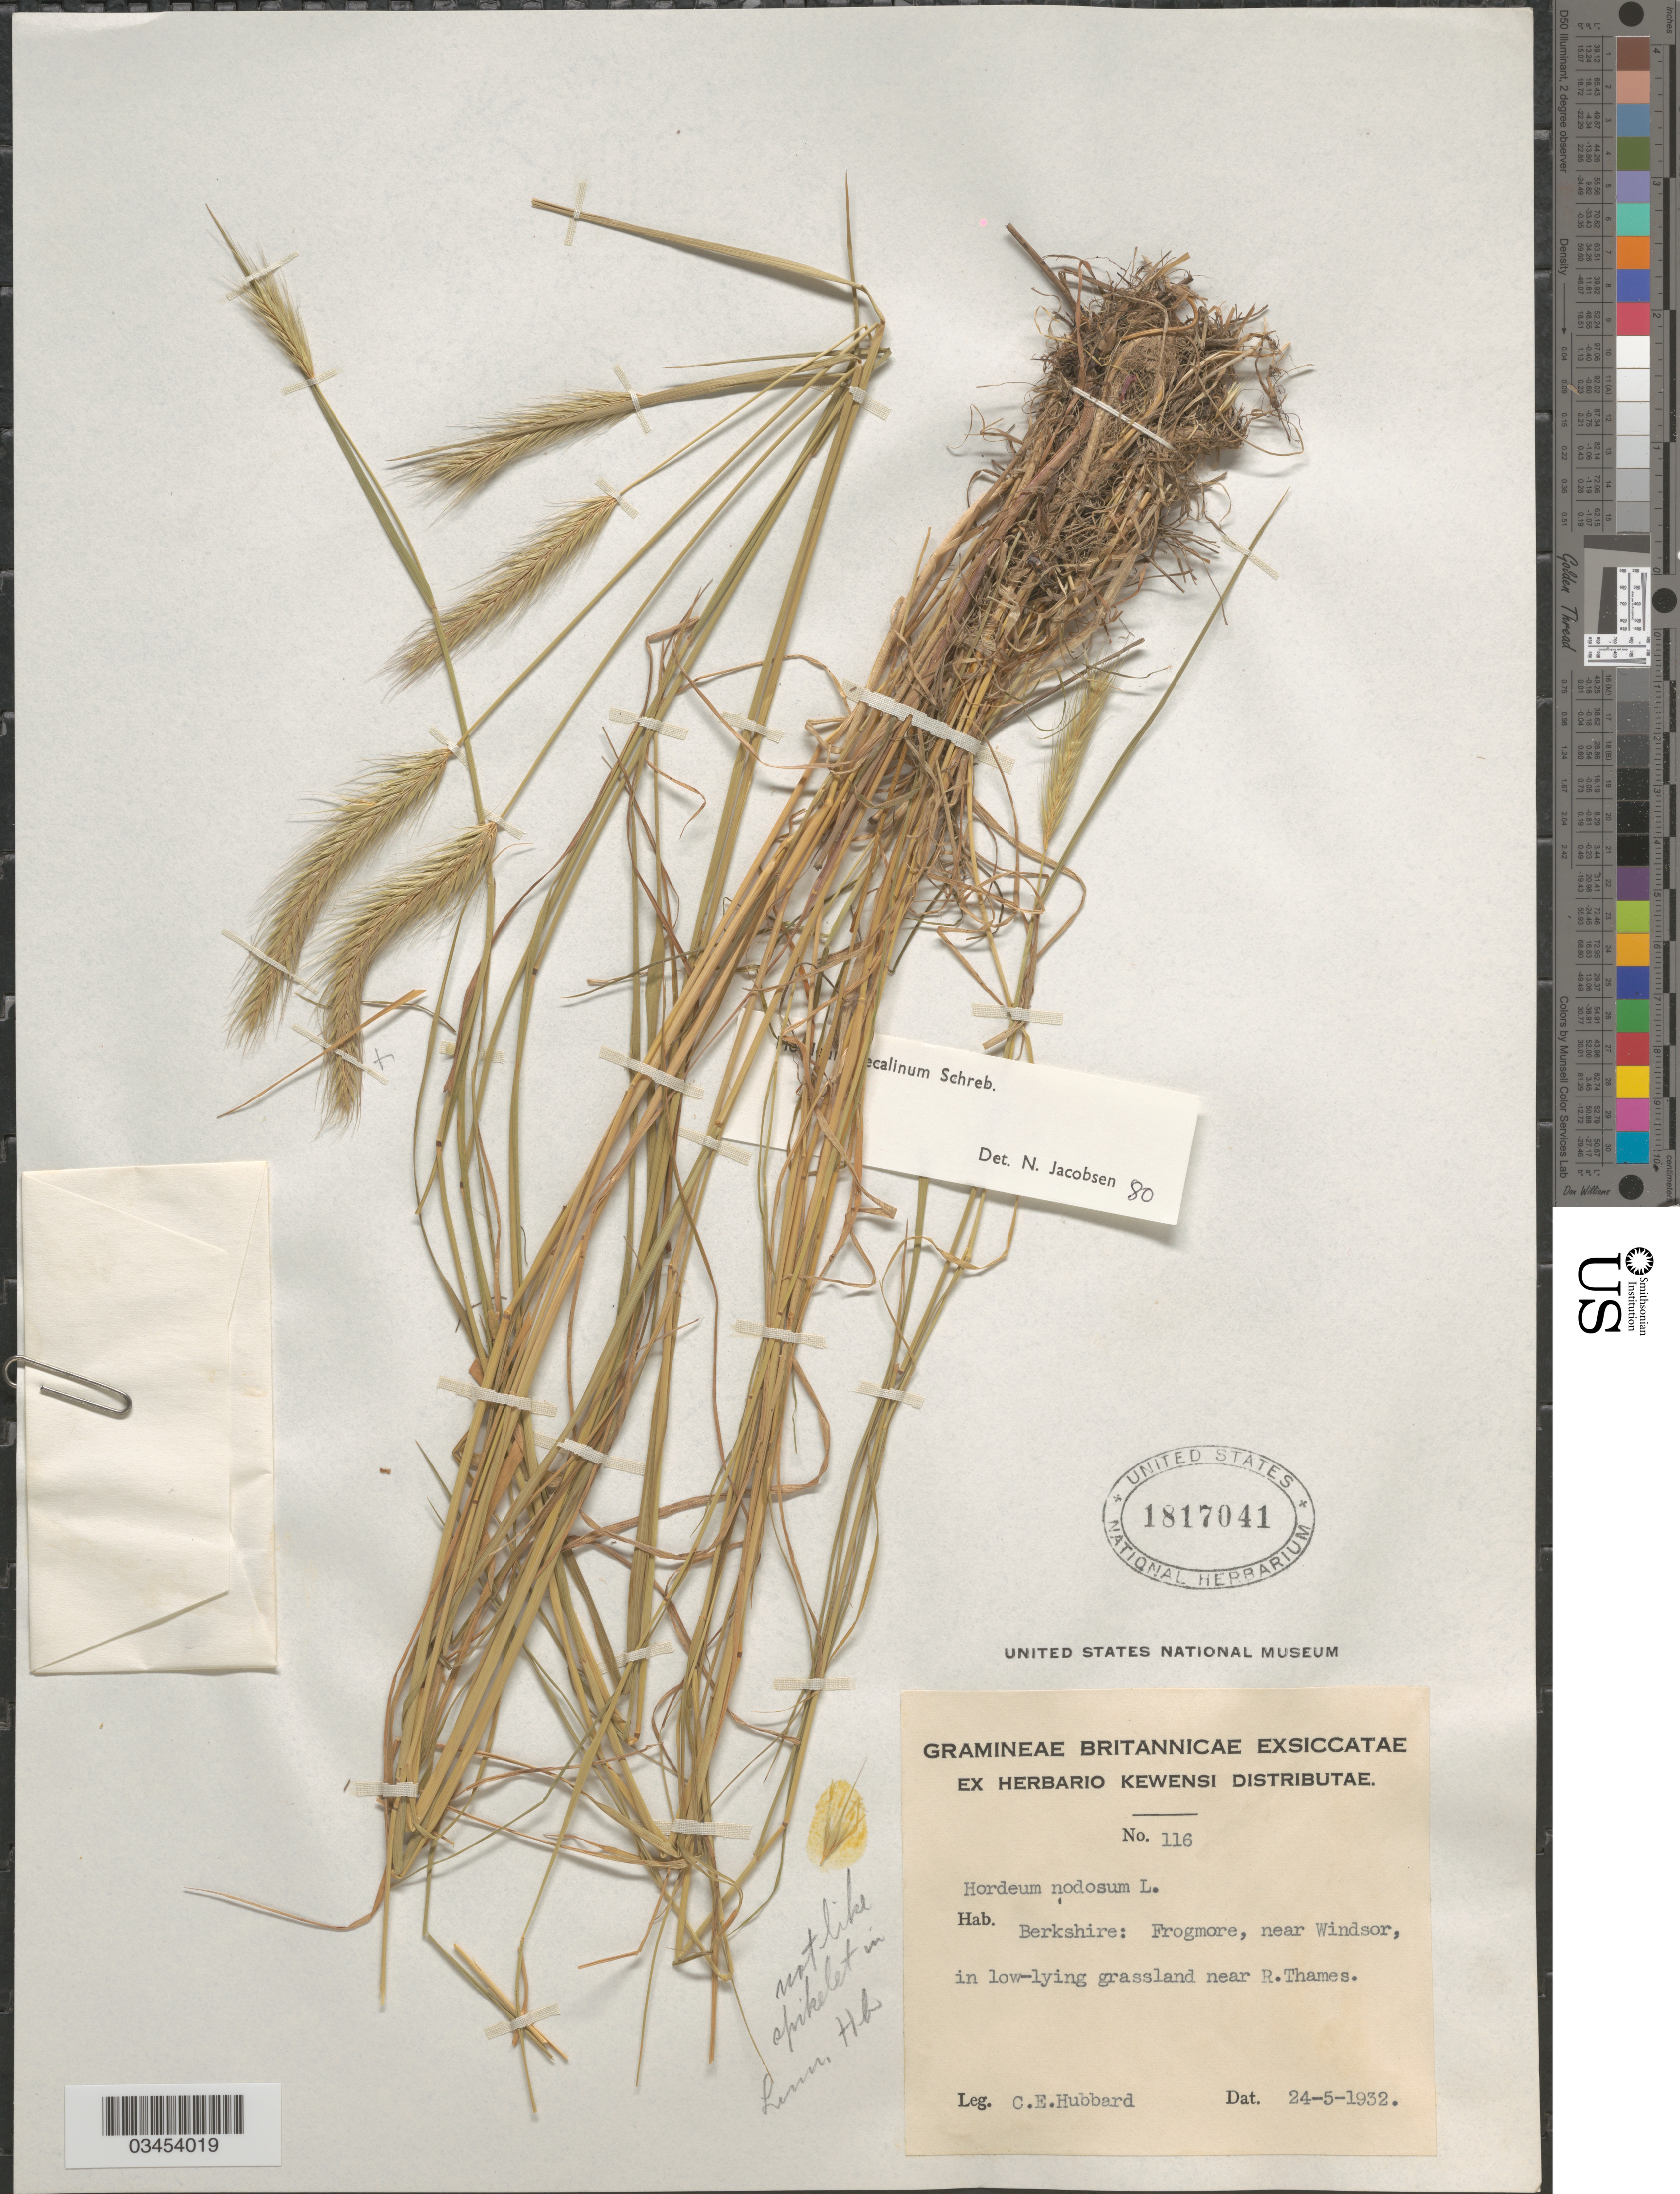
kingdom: Plantae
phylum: Tracheophyta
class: Liliopsida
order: Poales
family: Poaceae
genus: Hordeum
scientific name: Hordeum secalinum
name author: Schreb.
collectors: C. E. Hubbard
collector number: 116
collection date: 1932-05-24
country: United Kingdom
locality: Britannicae. Berkshire: Frogmore, near Windsor, in low-lying grassland near R. Thames.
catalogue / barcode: US 1817041